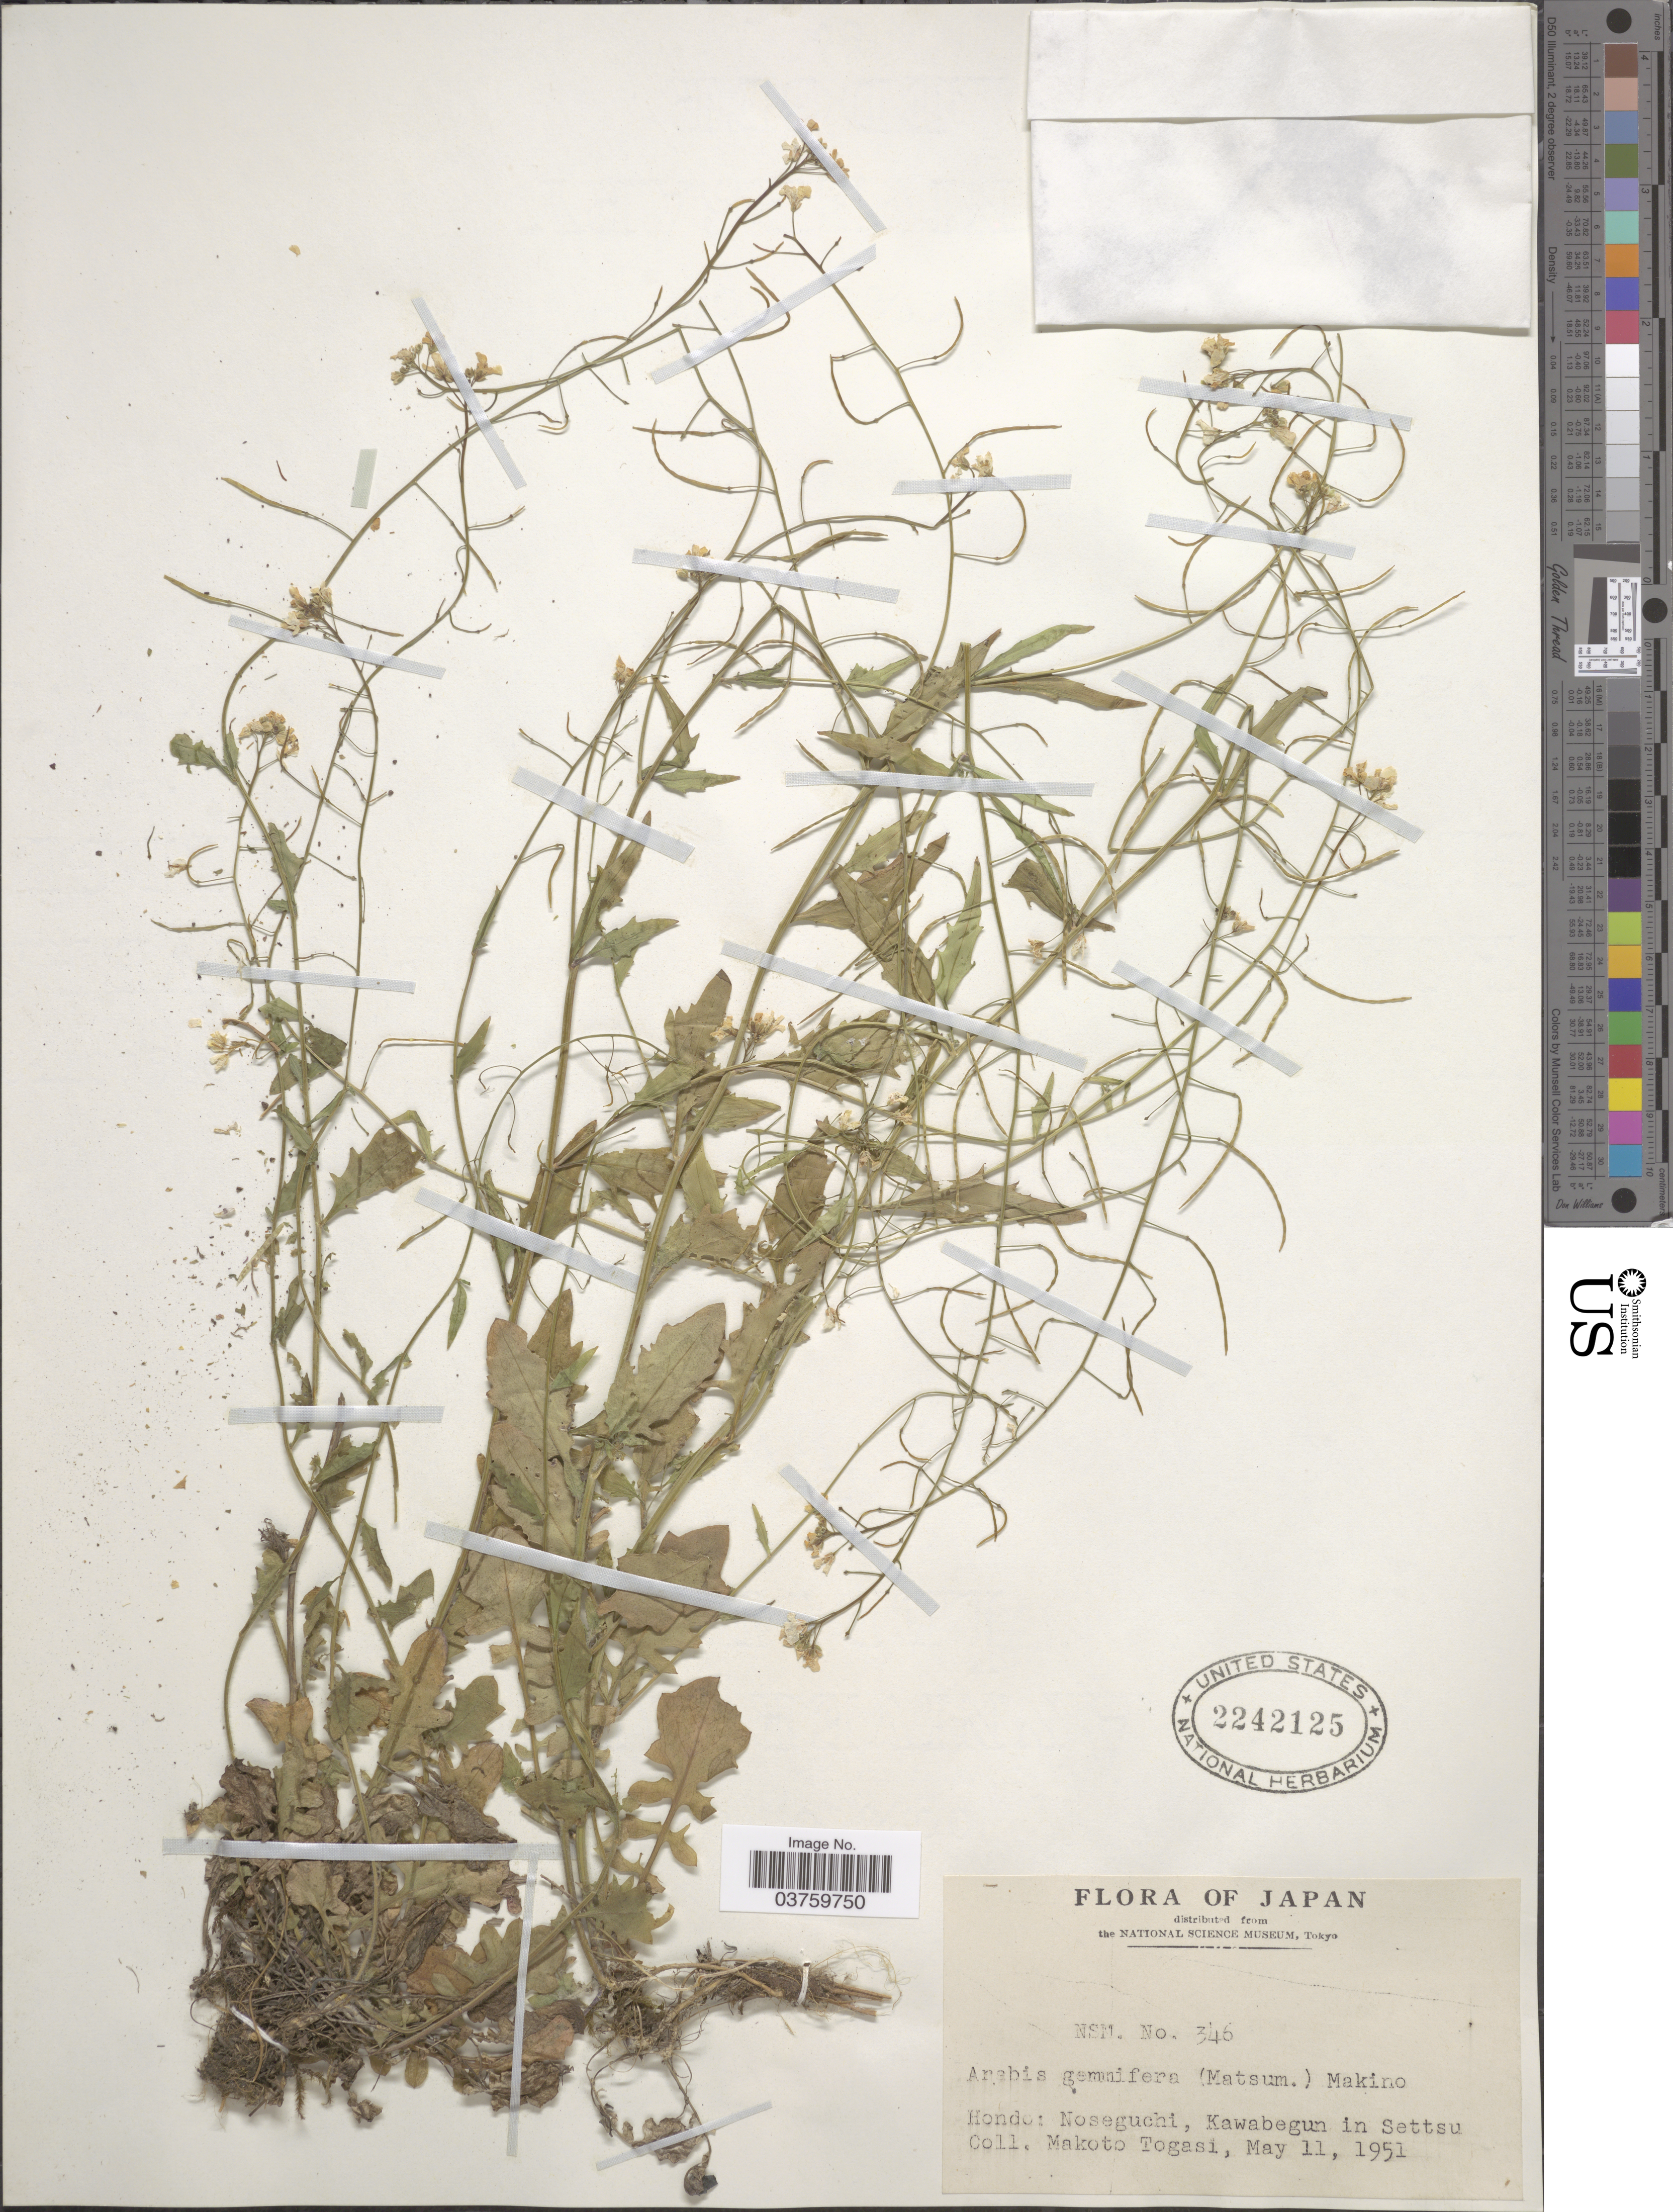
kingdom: Plantae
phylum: Tracheophyta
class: Magnoliopsida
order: Brassicales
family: Brassicaceae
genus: Arabis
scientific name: Arabis gemmifera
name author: (Matsum.) Makino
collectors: M. Togasi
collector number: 346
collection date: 1951-05-11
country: Japan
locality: Hondo: Noseguchi, Kawabegun in Settsu.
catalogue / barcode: US 2242125